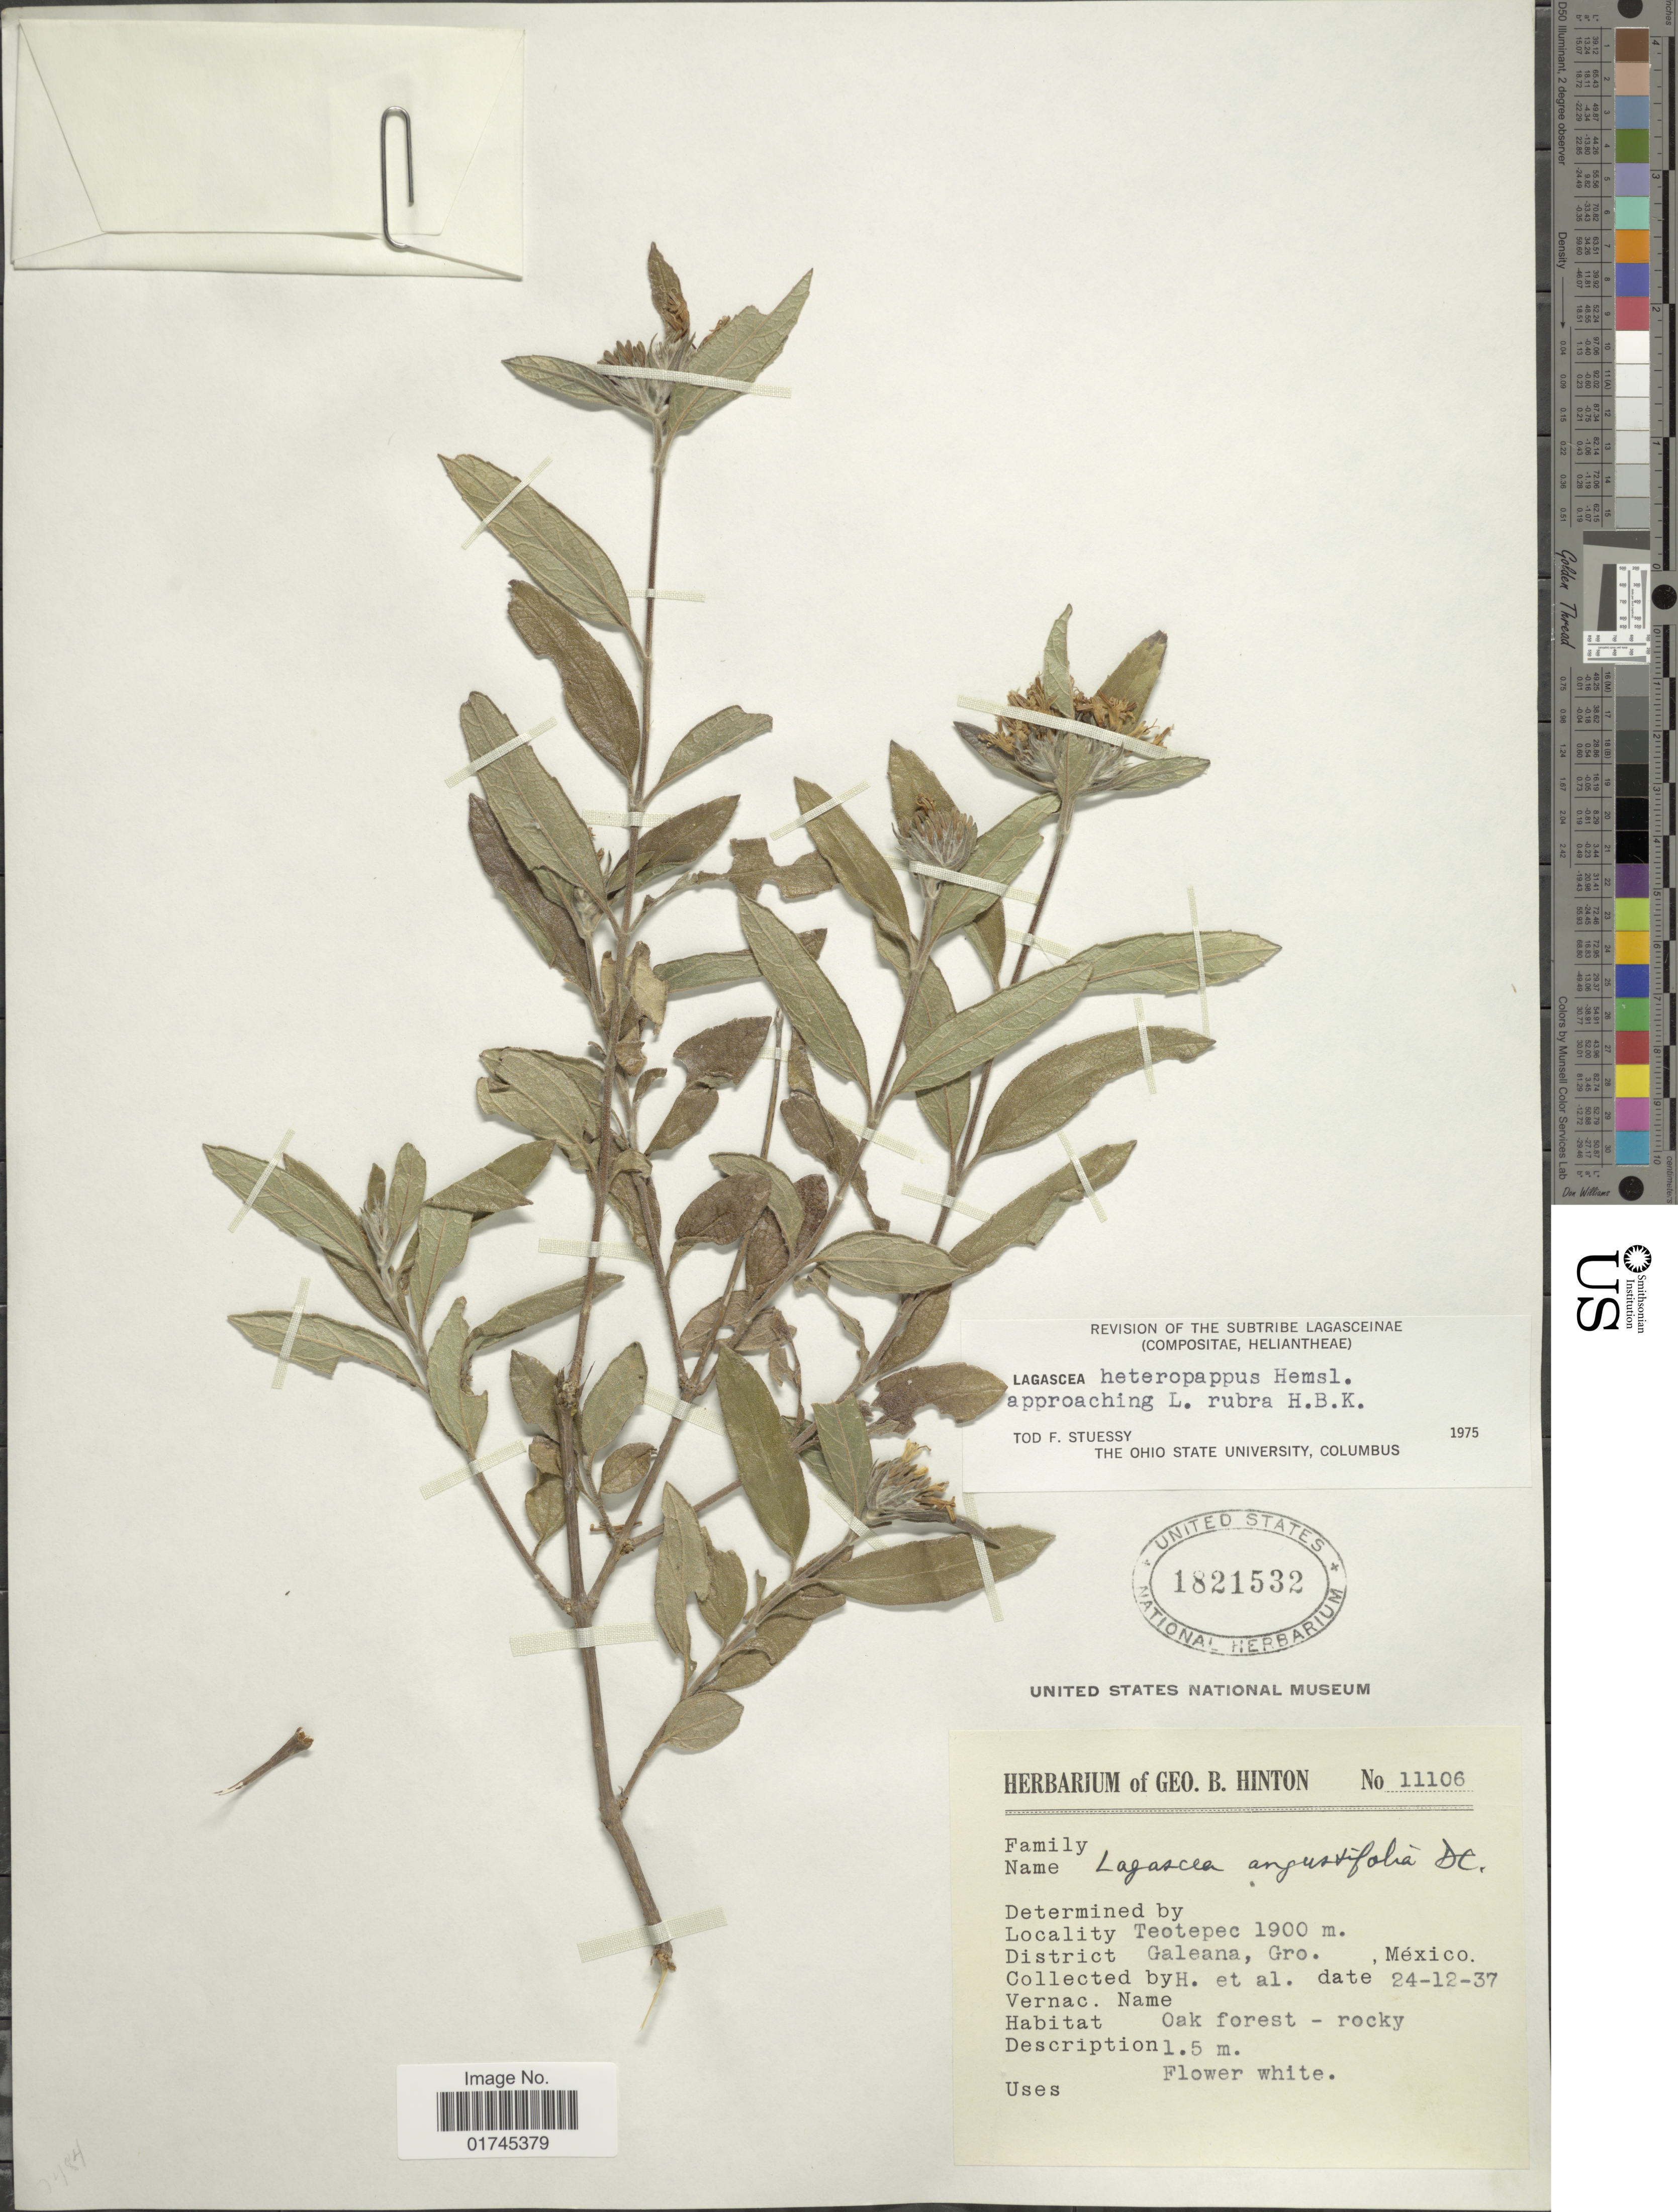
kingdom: Plantae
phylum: Tracheophyta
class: Magnoliopsida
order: Asterales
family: Asteraceae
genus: Lagascea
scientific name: Lagascea heteropappus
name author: Hemsl.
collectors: G. B. Hinton & et al.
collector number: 11106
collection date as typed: Transcribed d/m/y: 24/12/37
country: Mexico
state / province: Guerrero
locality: Teotepec, District Galeana, Gro.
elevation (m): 1900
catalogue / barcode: US 1821532